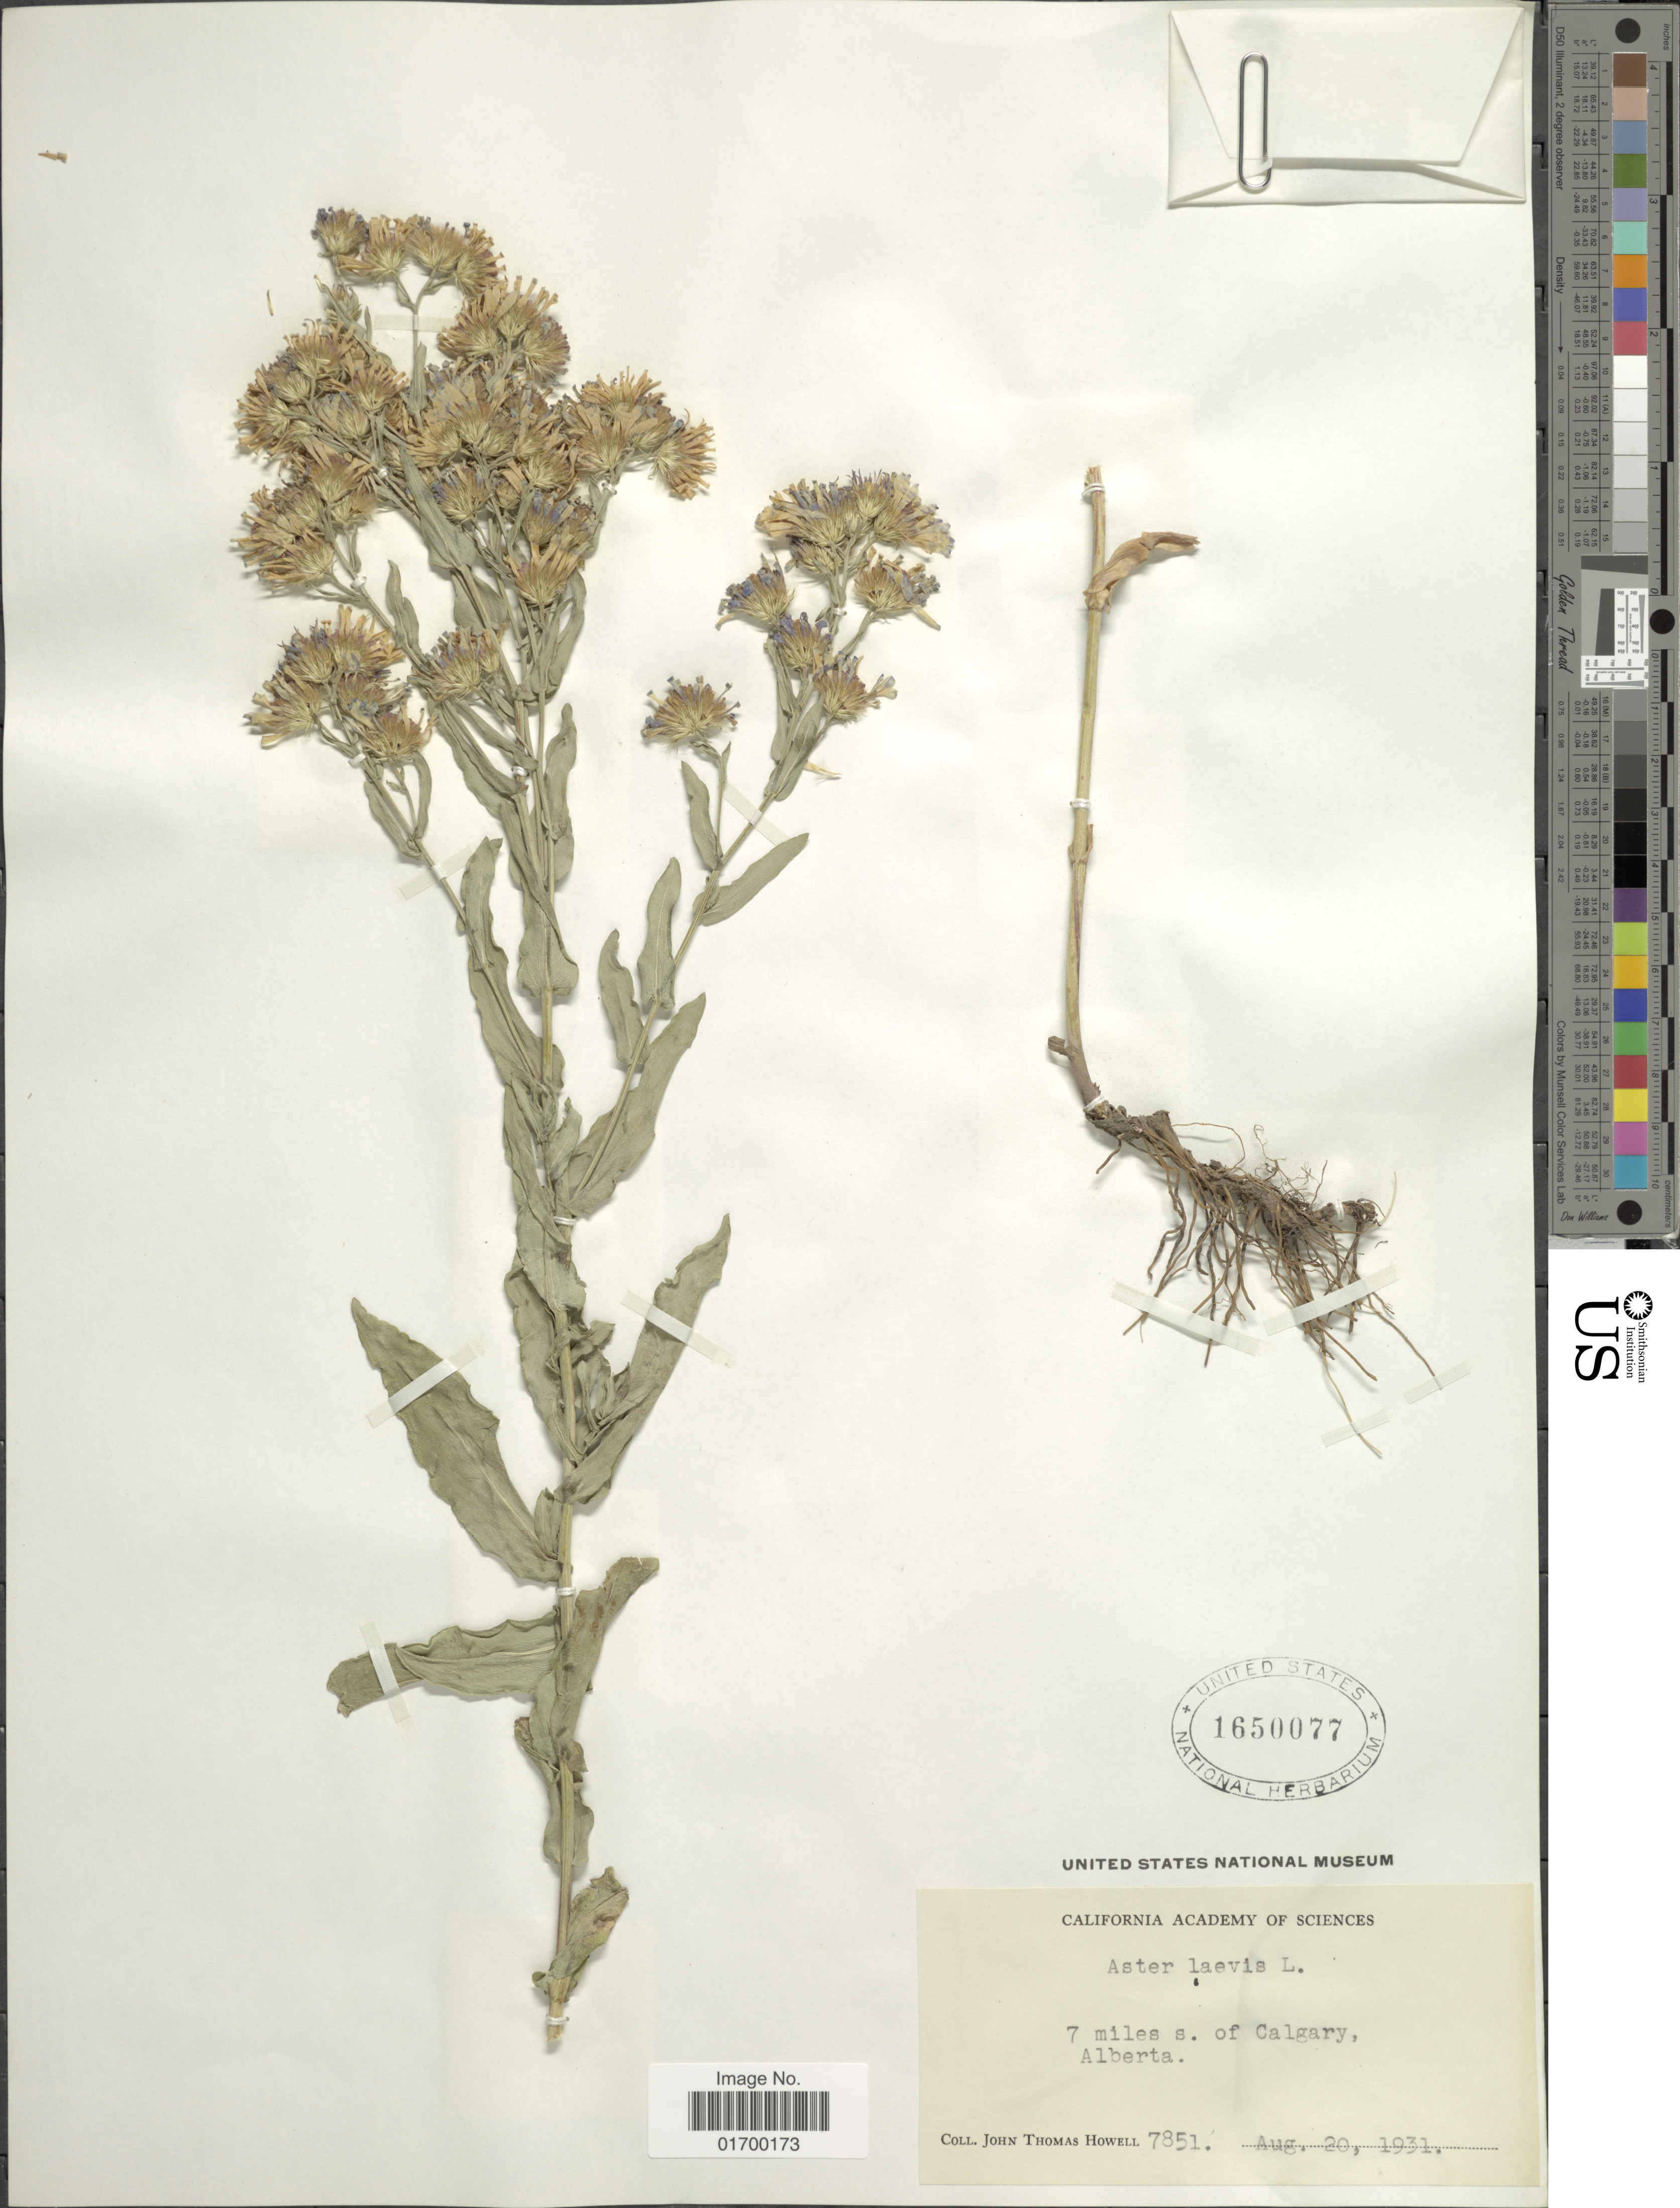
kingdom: Plantae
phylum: Tracheophyta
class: Magnoliopsida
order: Asterales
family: Asteraceae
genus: Symphyotrichum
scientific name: Symphyotrichum laeve var. geyeri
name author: (A. Gray) G.L. Nesom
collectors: J. T. Howell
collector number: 7851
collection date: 1931-08-20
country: Canada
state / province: Alberta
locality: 7 miles s. of Calgary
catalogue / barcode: US 1650077